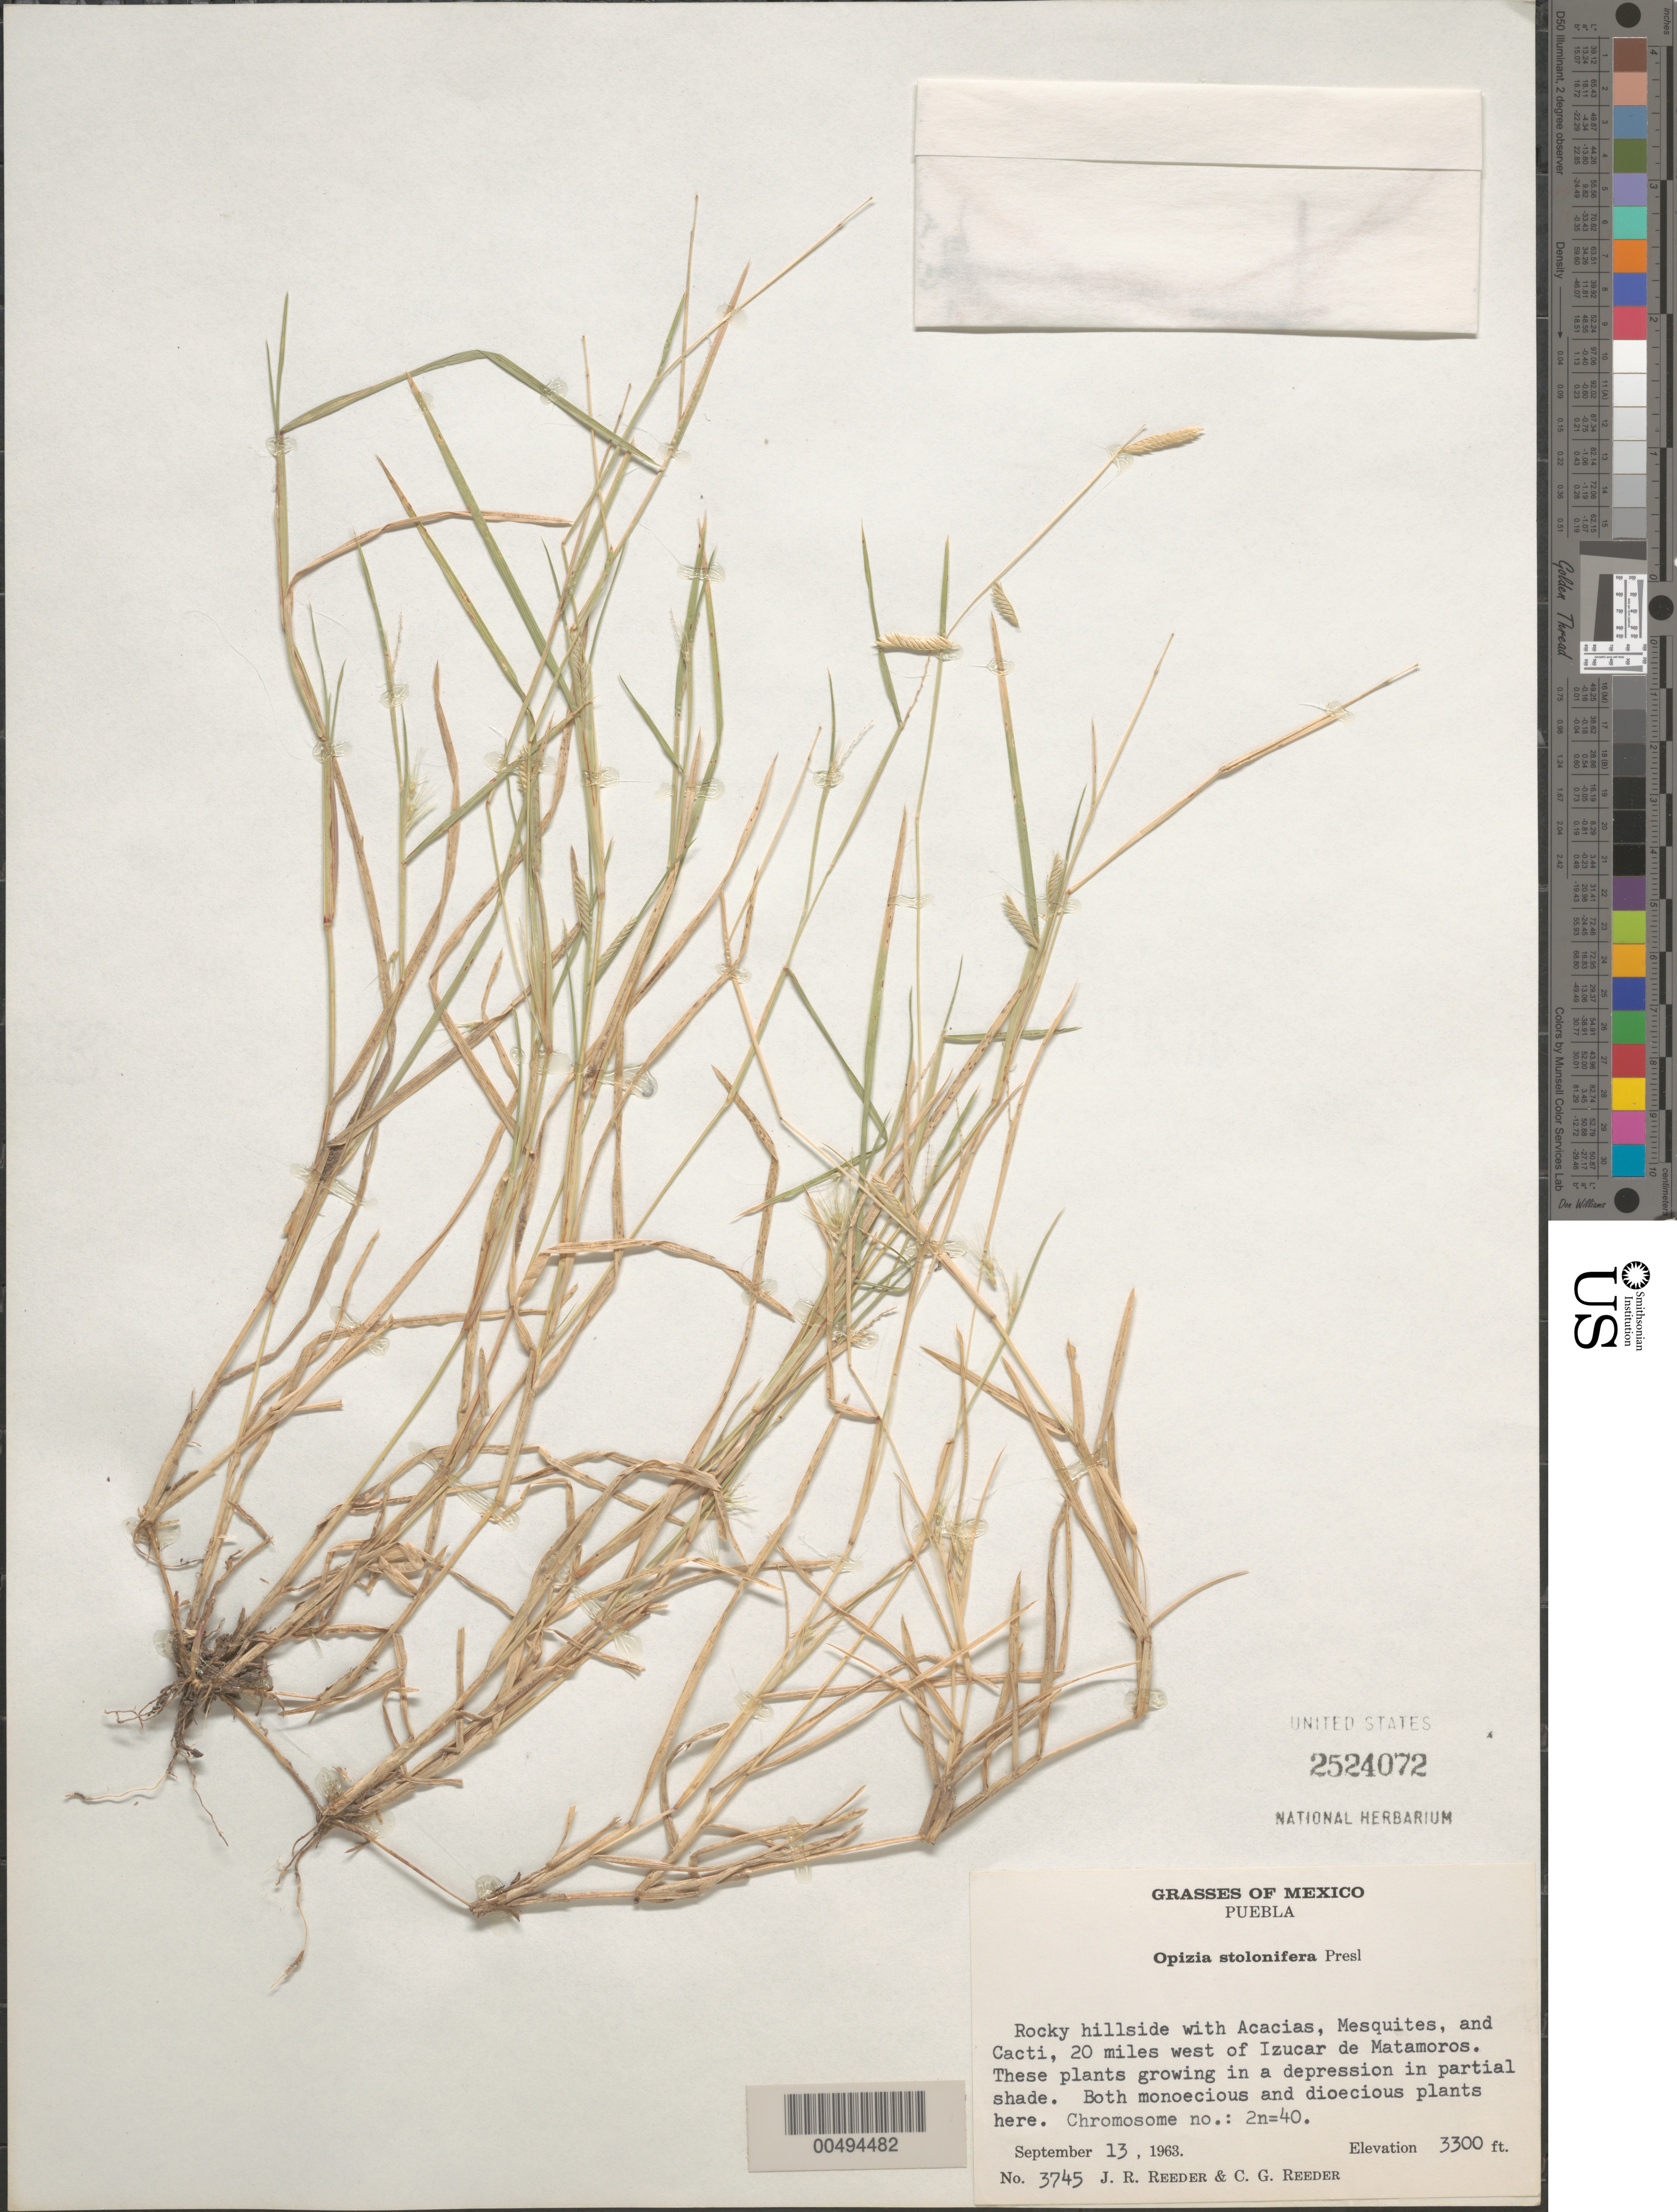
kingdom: Plantae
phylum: Tracheophyta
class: Liliopsida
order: Poales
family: Poaceae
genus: Opizia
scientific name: Opizia stolonifera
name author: J. Presl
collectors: J. R. Reeder & C. G. Reeder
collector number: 3745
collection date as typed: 13 Sep 1963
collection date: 1963-09-13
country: Mexico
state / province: Puebla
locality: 20 mi W of Izucar de Matamoros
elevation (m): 1006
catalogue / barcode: US 2524072